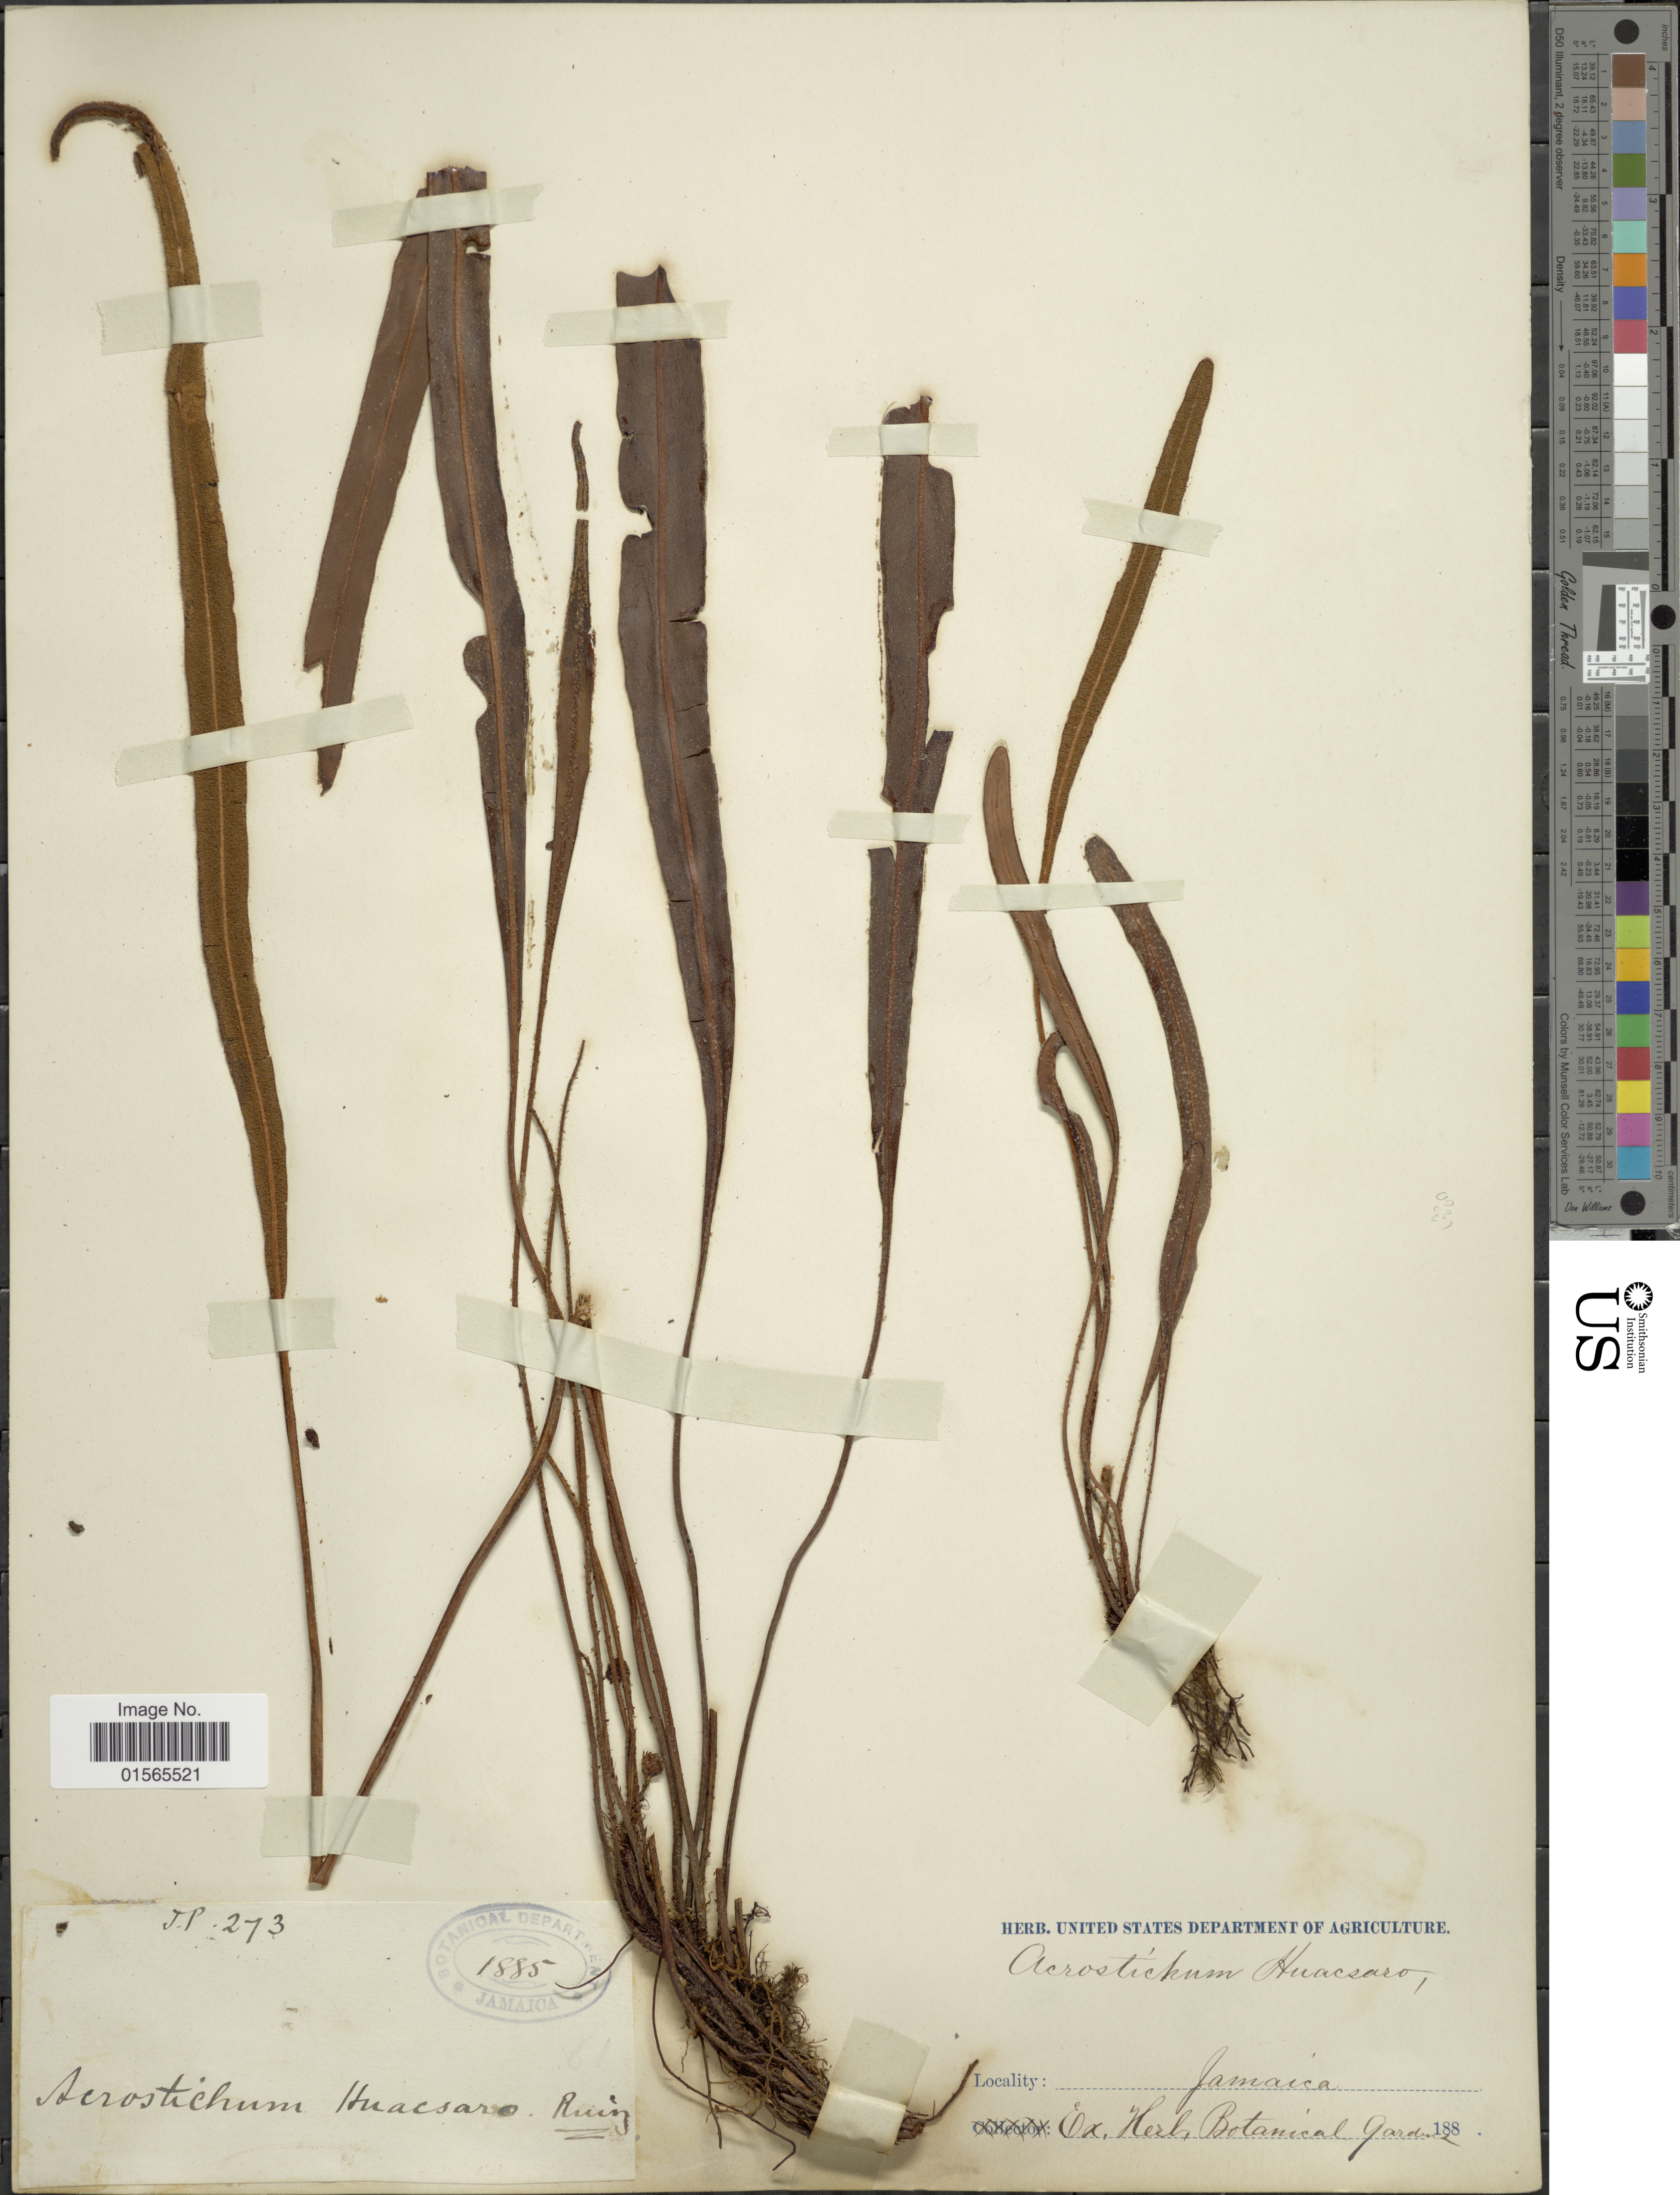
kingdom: Plantae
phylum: Tracheophyta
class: Polypodiopsida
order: Polypodiales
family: Dryopteridaceae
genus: Elaphoglossum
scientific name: Elaphoglossum huacsaro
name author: (Ruiz) Christ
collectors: ex herb. Bot. Gard.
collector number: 273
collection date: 1885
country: Jamaica